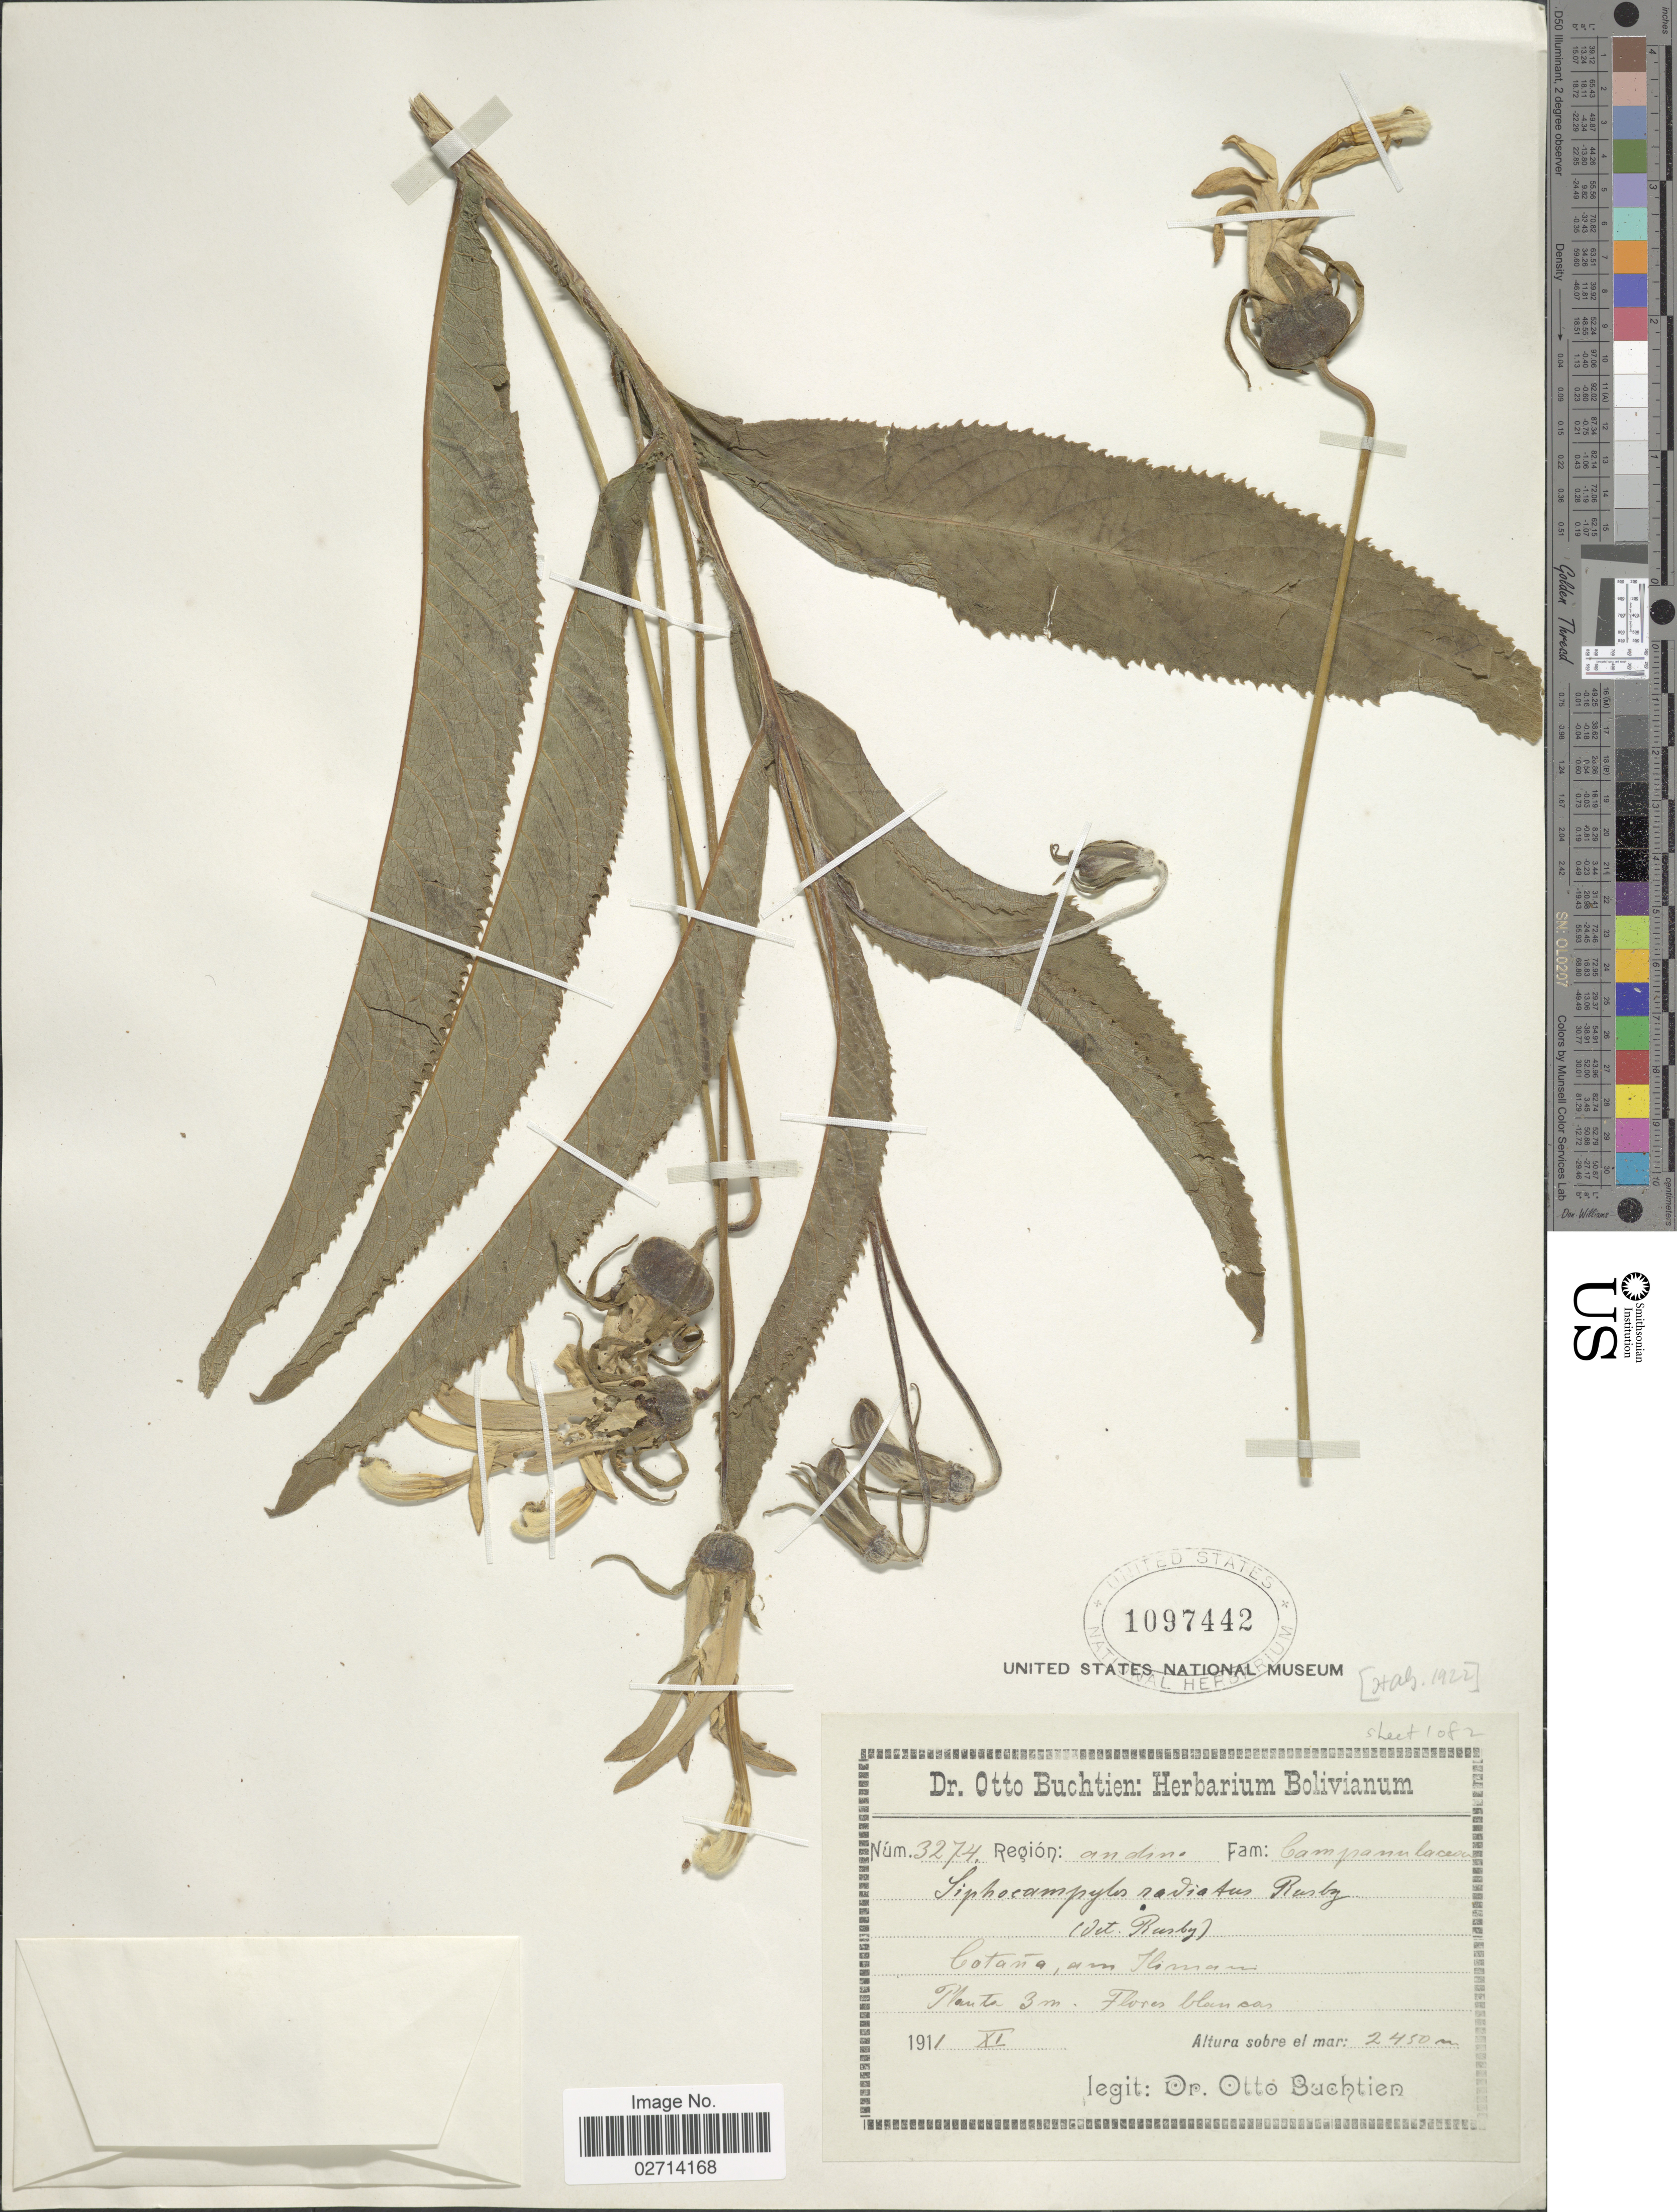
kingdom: Plantae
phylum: Tracheophyta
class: Magnoliopsida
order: Asterales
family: Campanulaceae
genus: Siphocampylus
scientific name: Siphocampylus radiatus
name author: Rusby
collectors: O. Buchtien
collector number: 3274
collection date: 1911-11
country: Bolivia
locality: Region: andine, Cotaña, am Illimani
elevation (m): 2450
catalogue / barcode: US 1097442